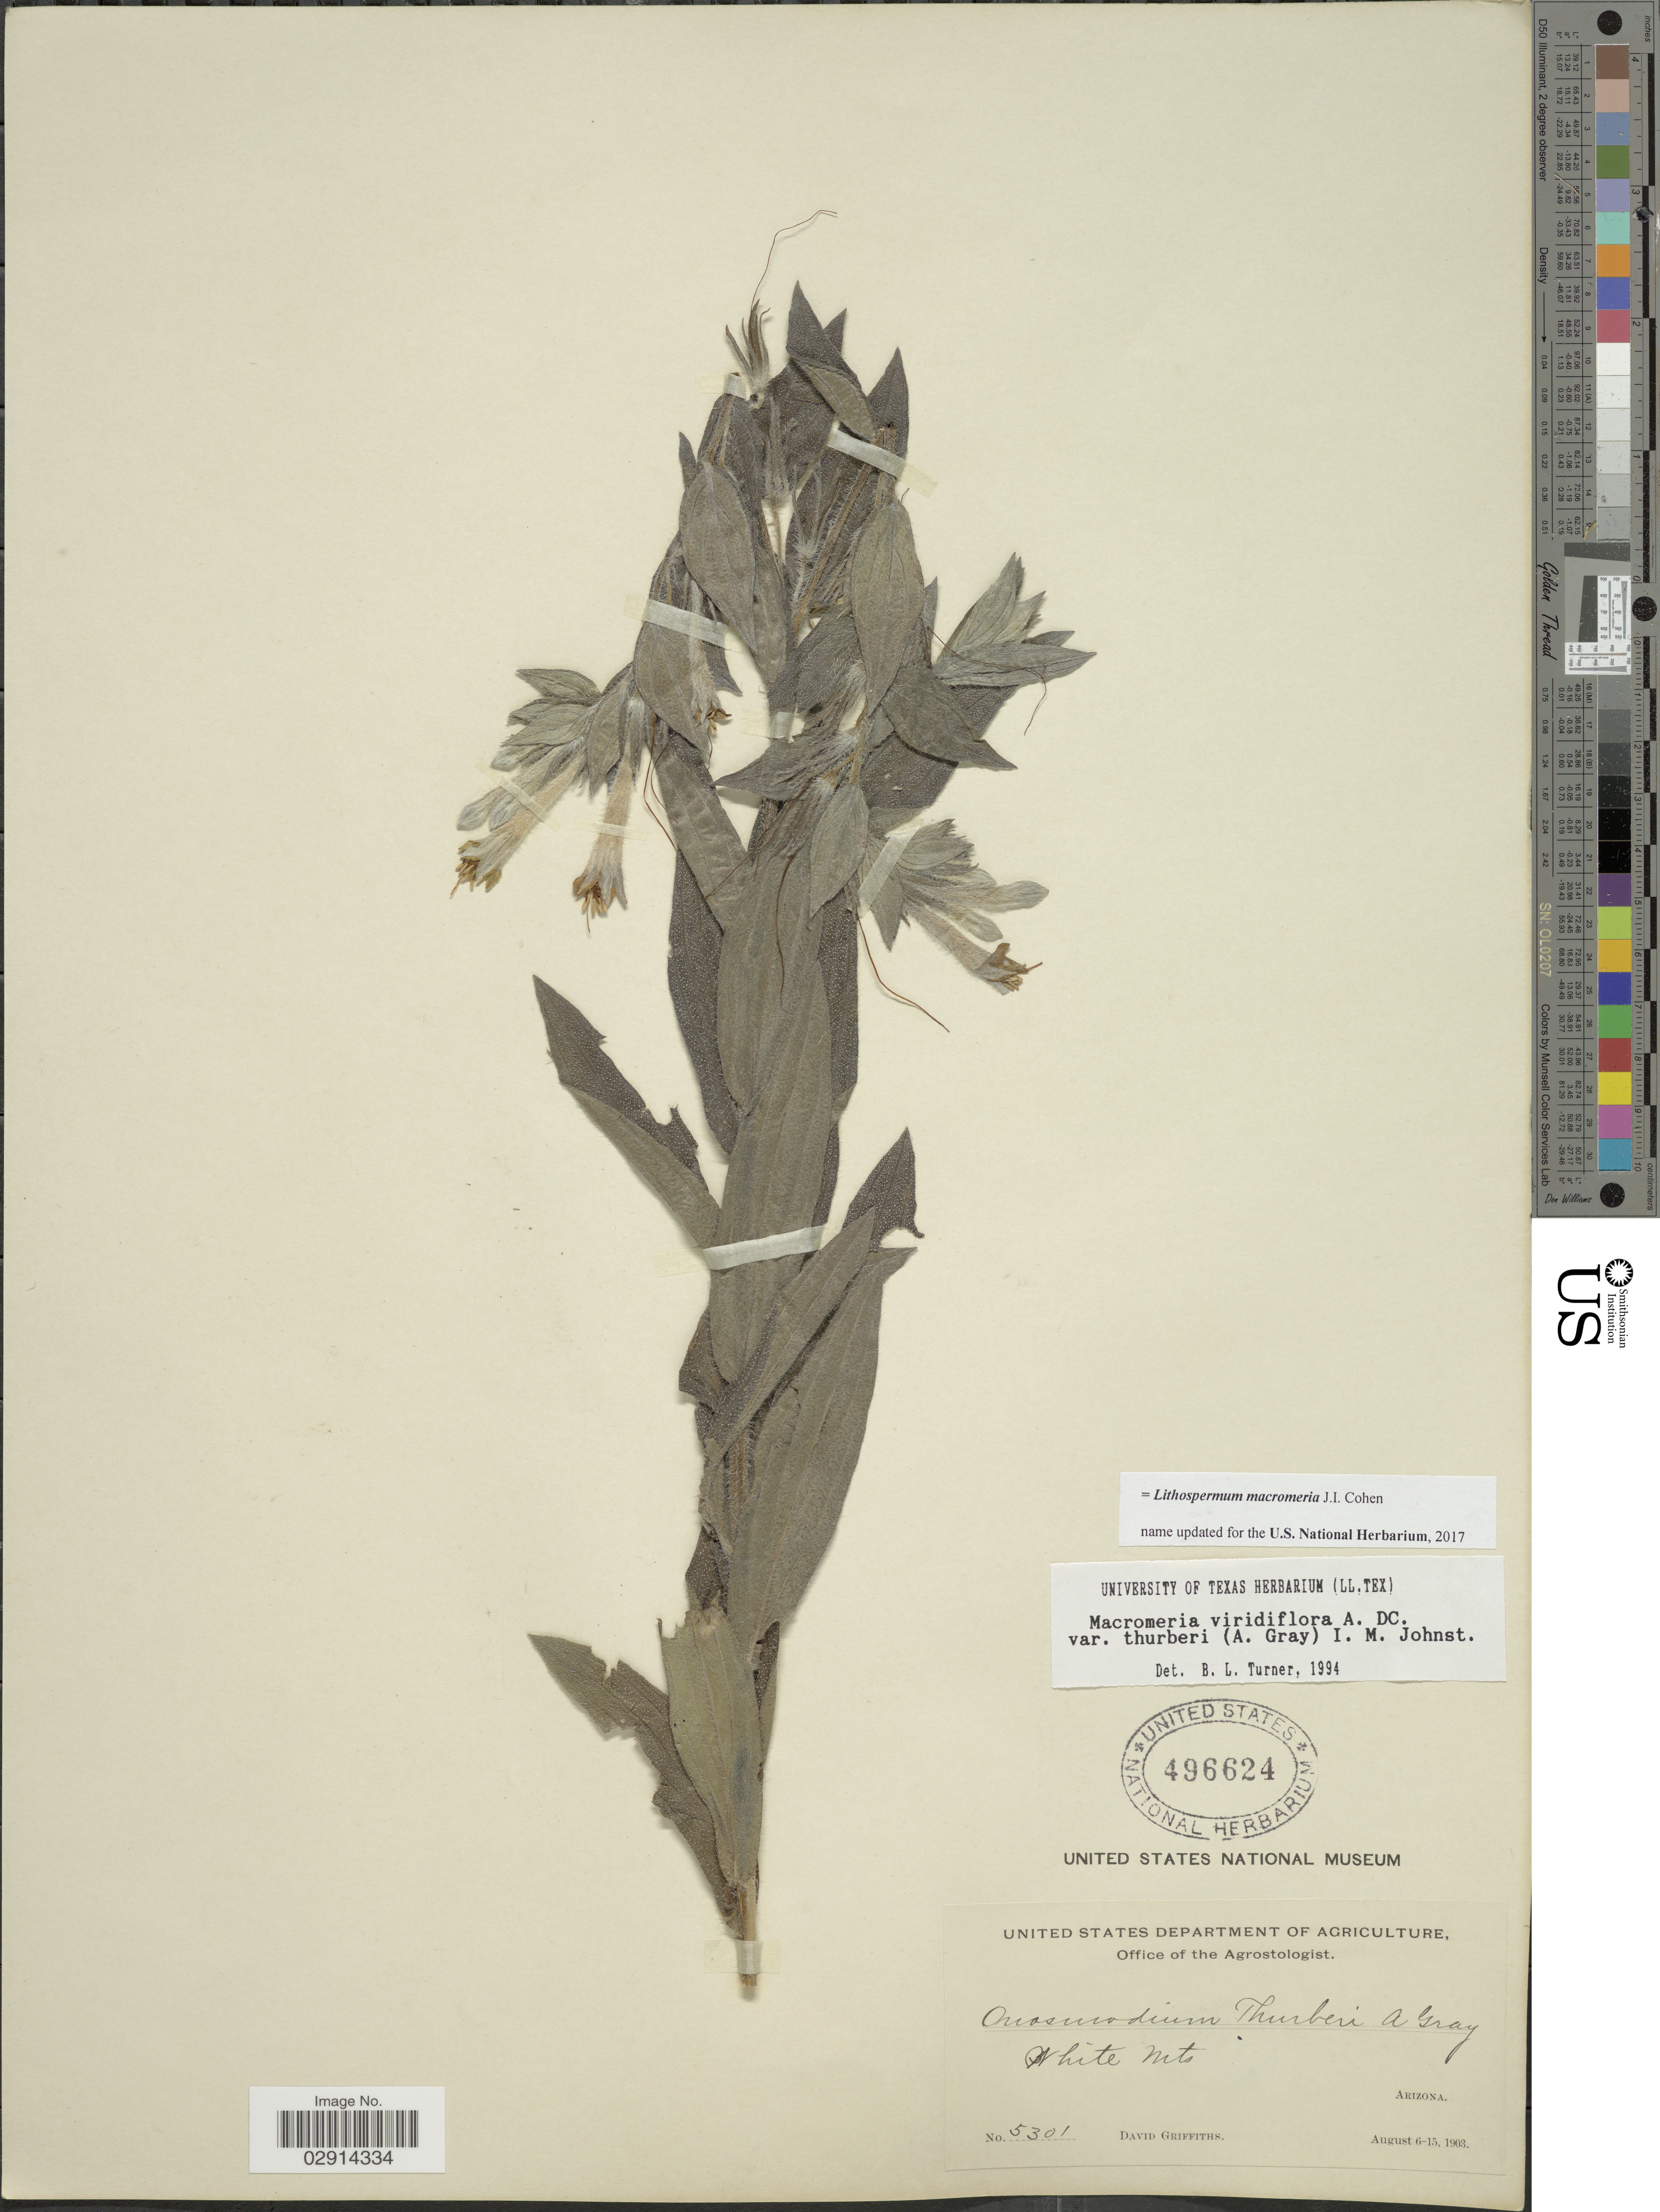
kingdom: Plantae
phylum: Tracheophyta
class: Magnoliopsida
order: Boraginales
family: Boraginaceae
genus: Lithospermum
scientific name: Lithospermum macromeria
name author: Cohen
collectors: D. Griffiths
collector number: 5301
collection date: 1903-08-06/1903-08-15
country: United States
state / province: Arizona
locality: White Mts.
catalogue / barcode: US 496624